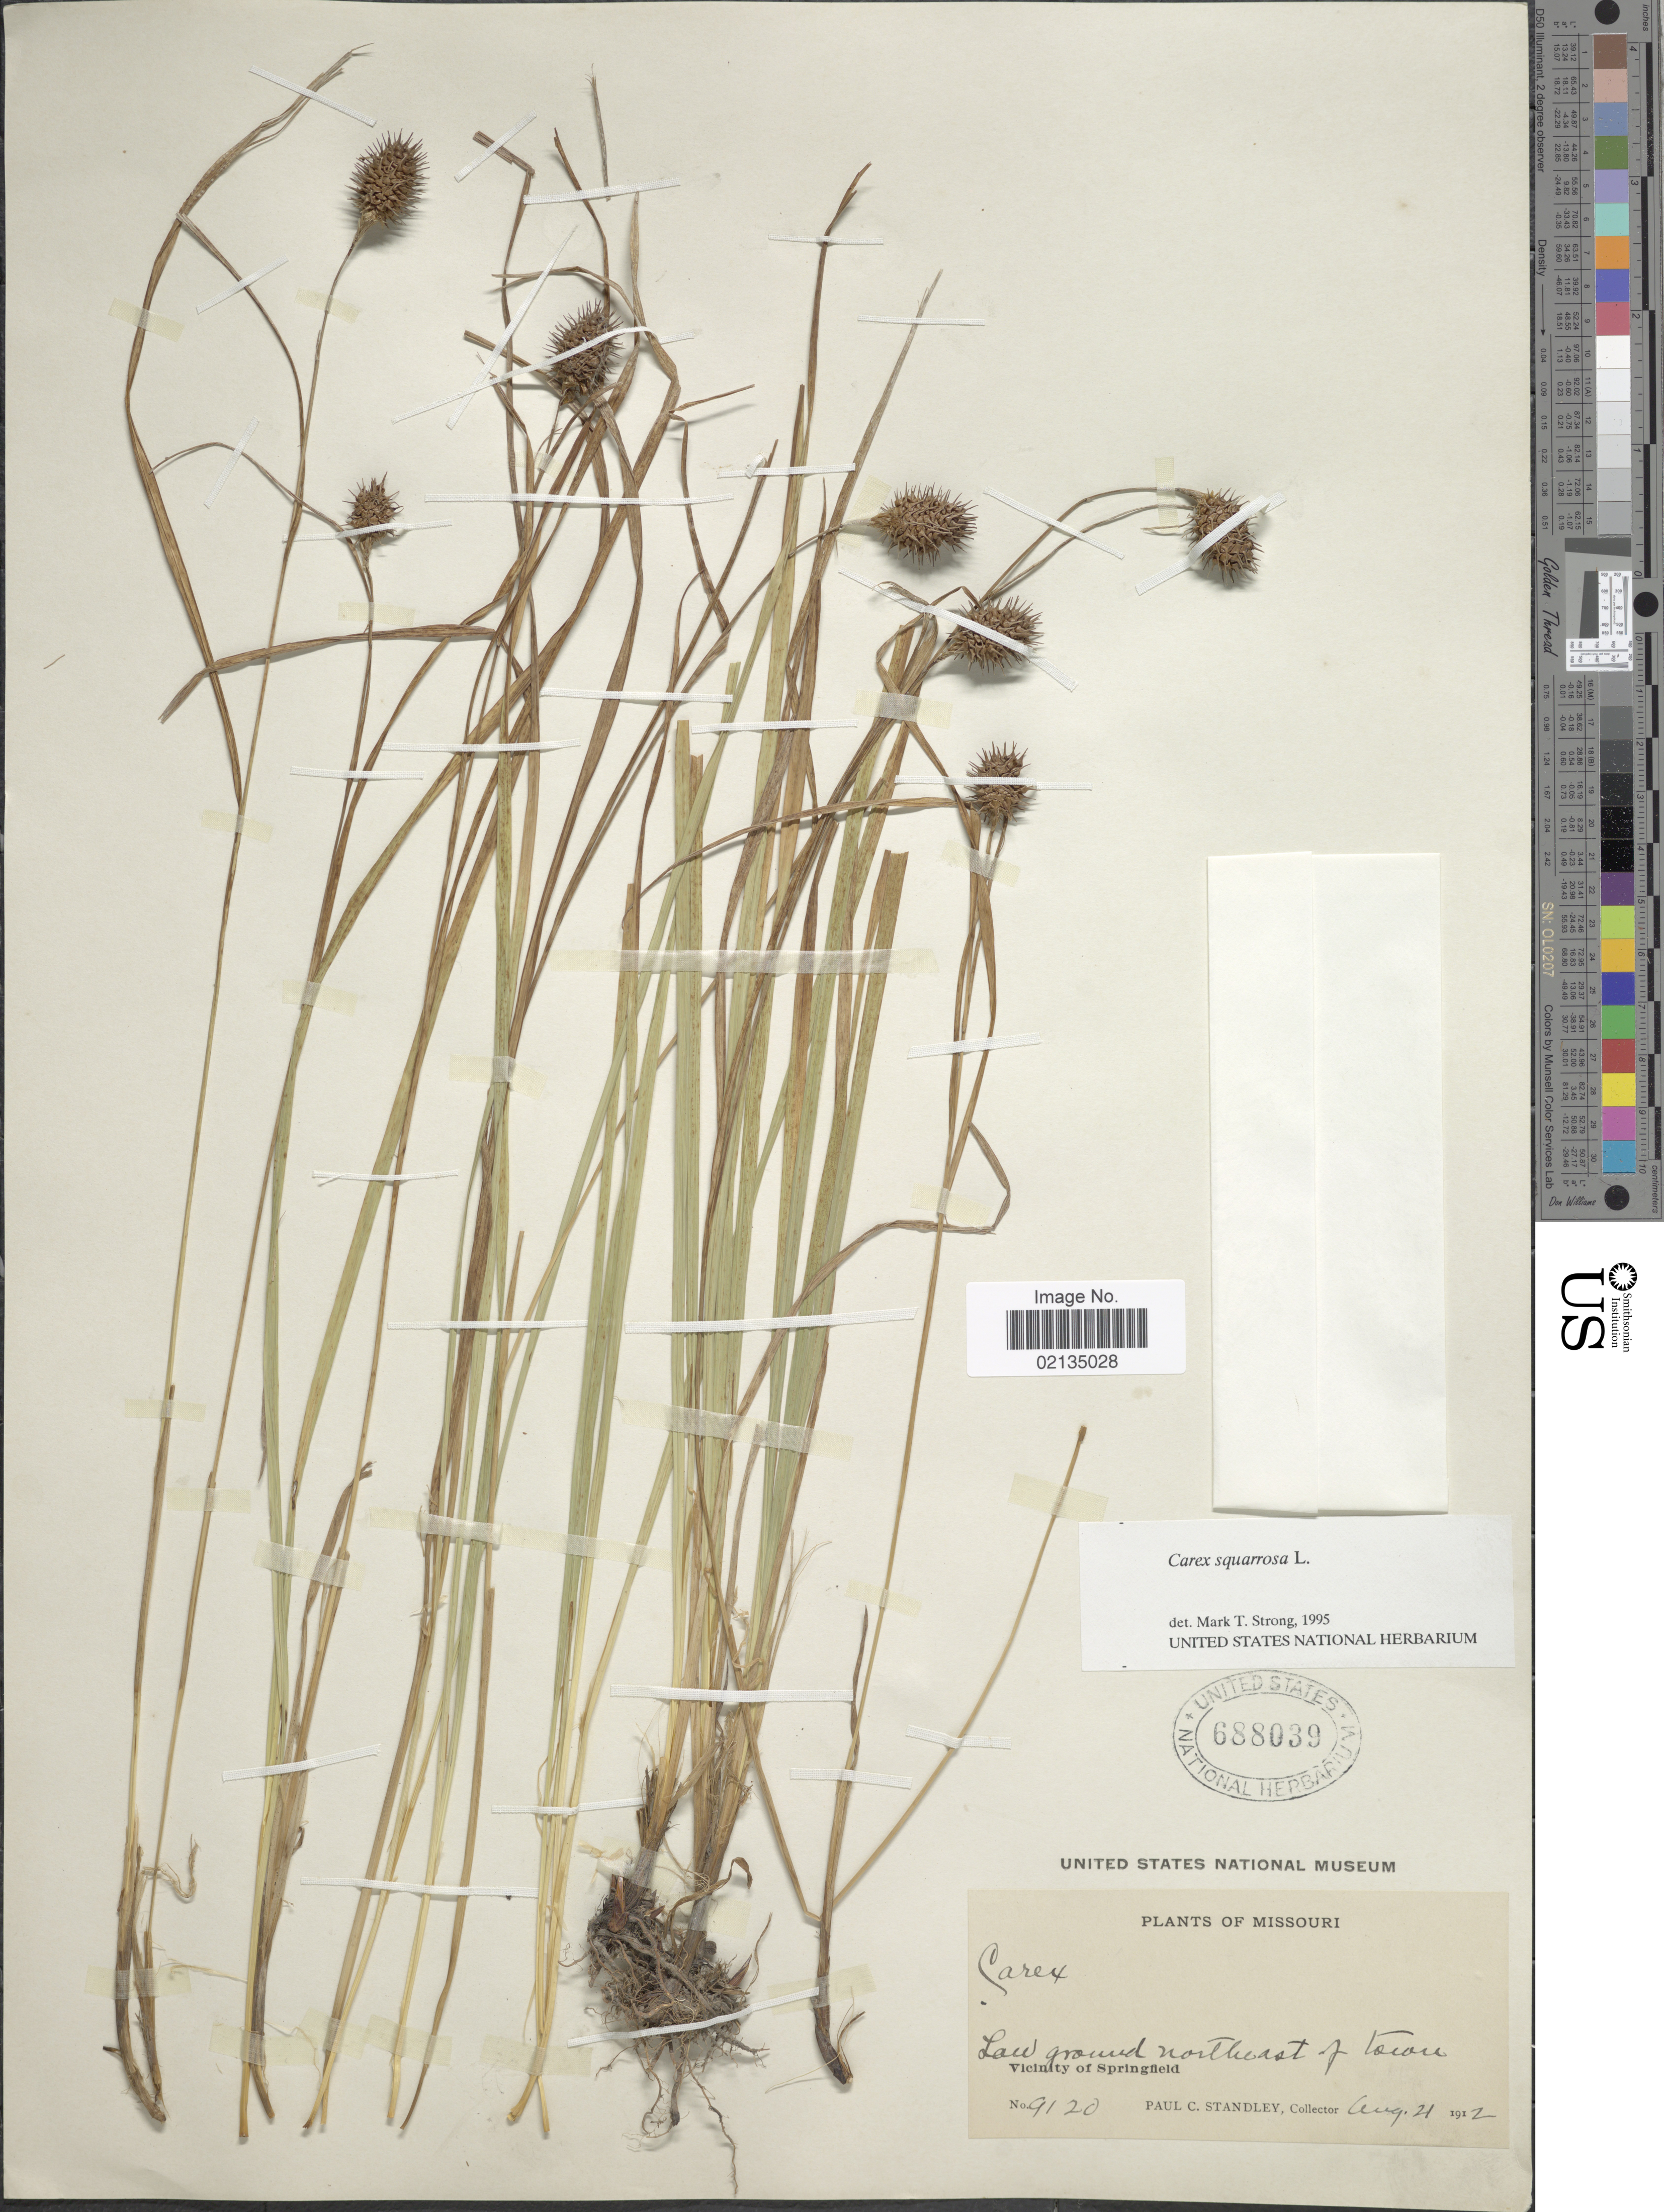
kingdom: Plantae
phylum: Tracheophyta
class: Liliopsida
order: Poales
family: Cyperaceae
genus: Carex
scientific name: Carex squarrosa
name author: L.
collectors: P. C. Standley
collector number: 9120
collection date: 1912-08-21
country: United States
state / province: Missouri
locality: Low ground, northeast of town. Vicinity of Springfield.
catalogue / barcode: US 688039